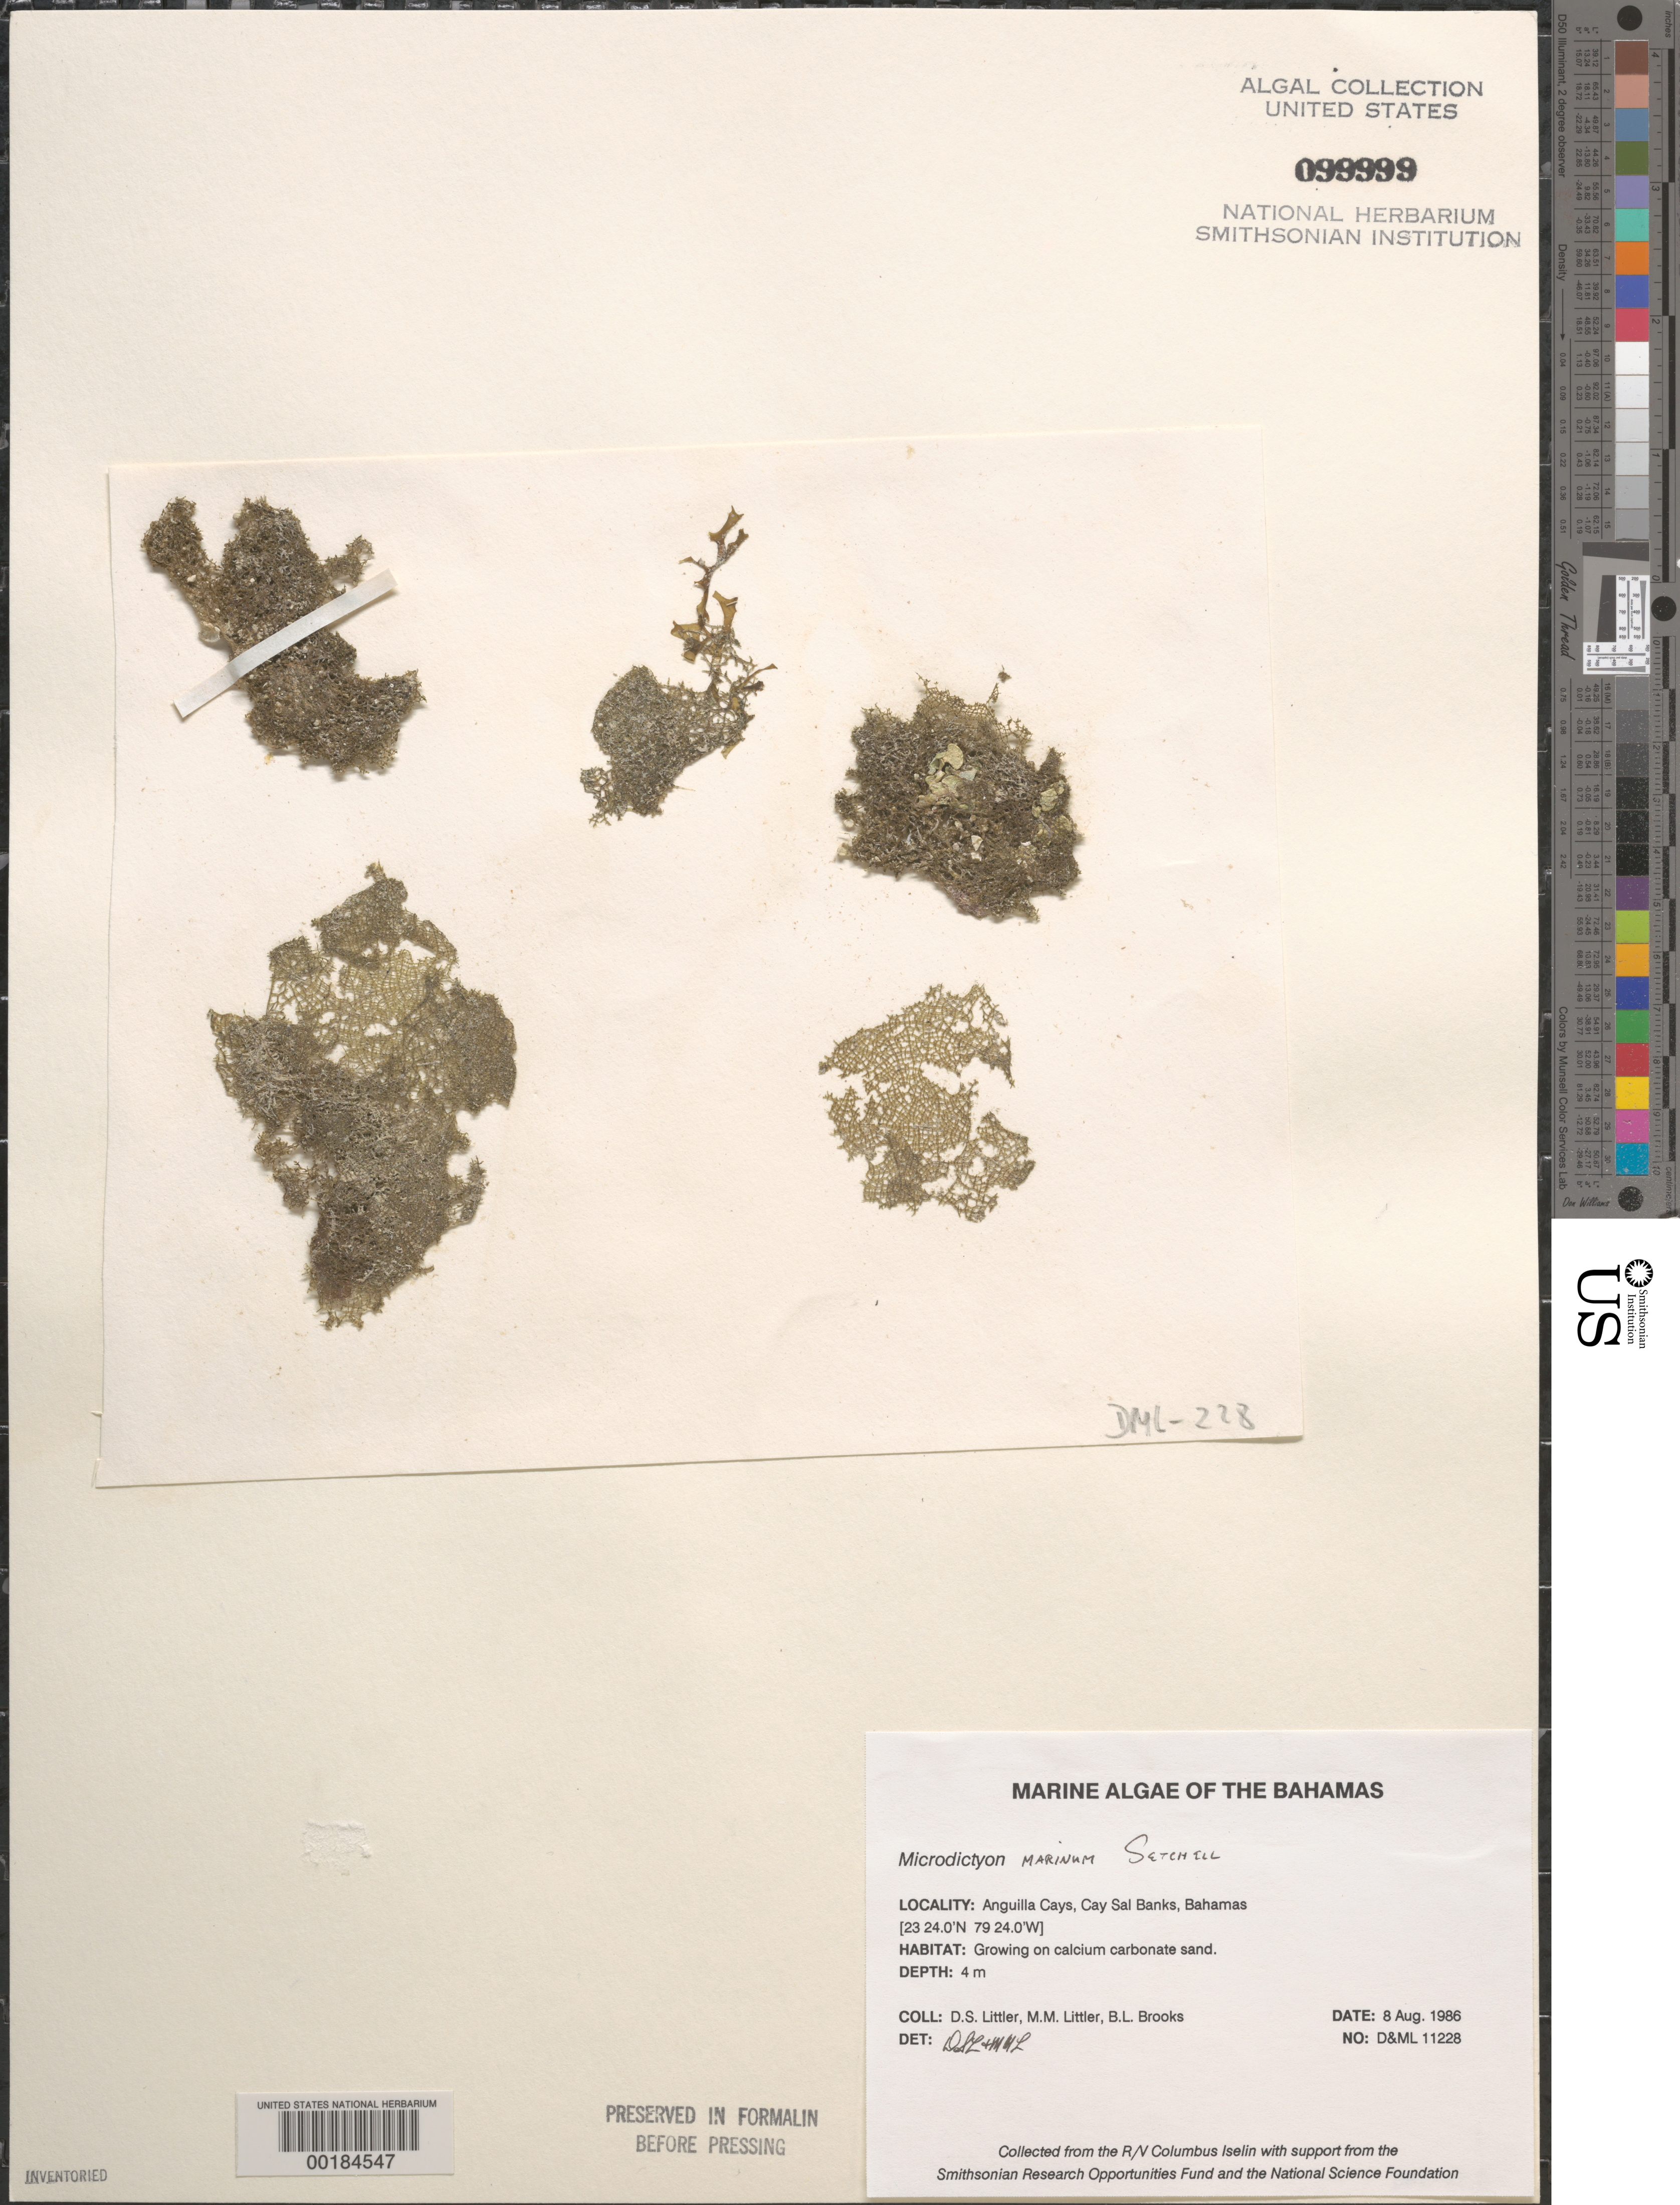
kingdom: Plantae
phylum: Chlorophyta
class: Ulvophyceae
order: Cladophorales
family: Anadyomenaceae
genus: Microdictyon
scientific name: Microdictyon marinum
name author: (Bory) P.C. Silva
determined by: Littler, D. S.; Littler, M. M.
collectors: D. S. Littler, M. M. Littler & B. Brooks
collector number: D&ML 11228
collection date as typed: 08 Aug 1986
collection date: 1986-08-08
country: Bahamas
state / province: Bimini Banks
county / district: Bimini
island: Anguilla Cays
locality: Cay Sal Banks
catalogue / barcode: US 99999